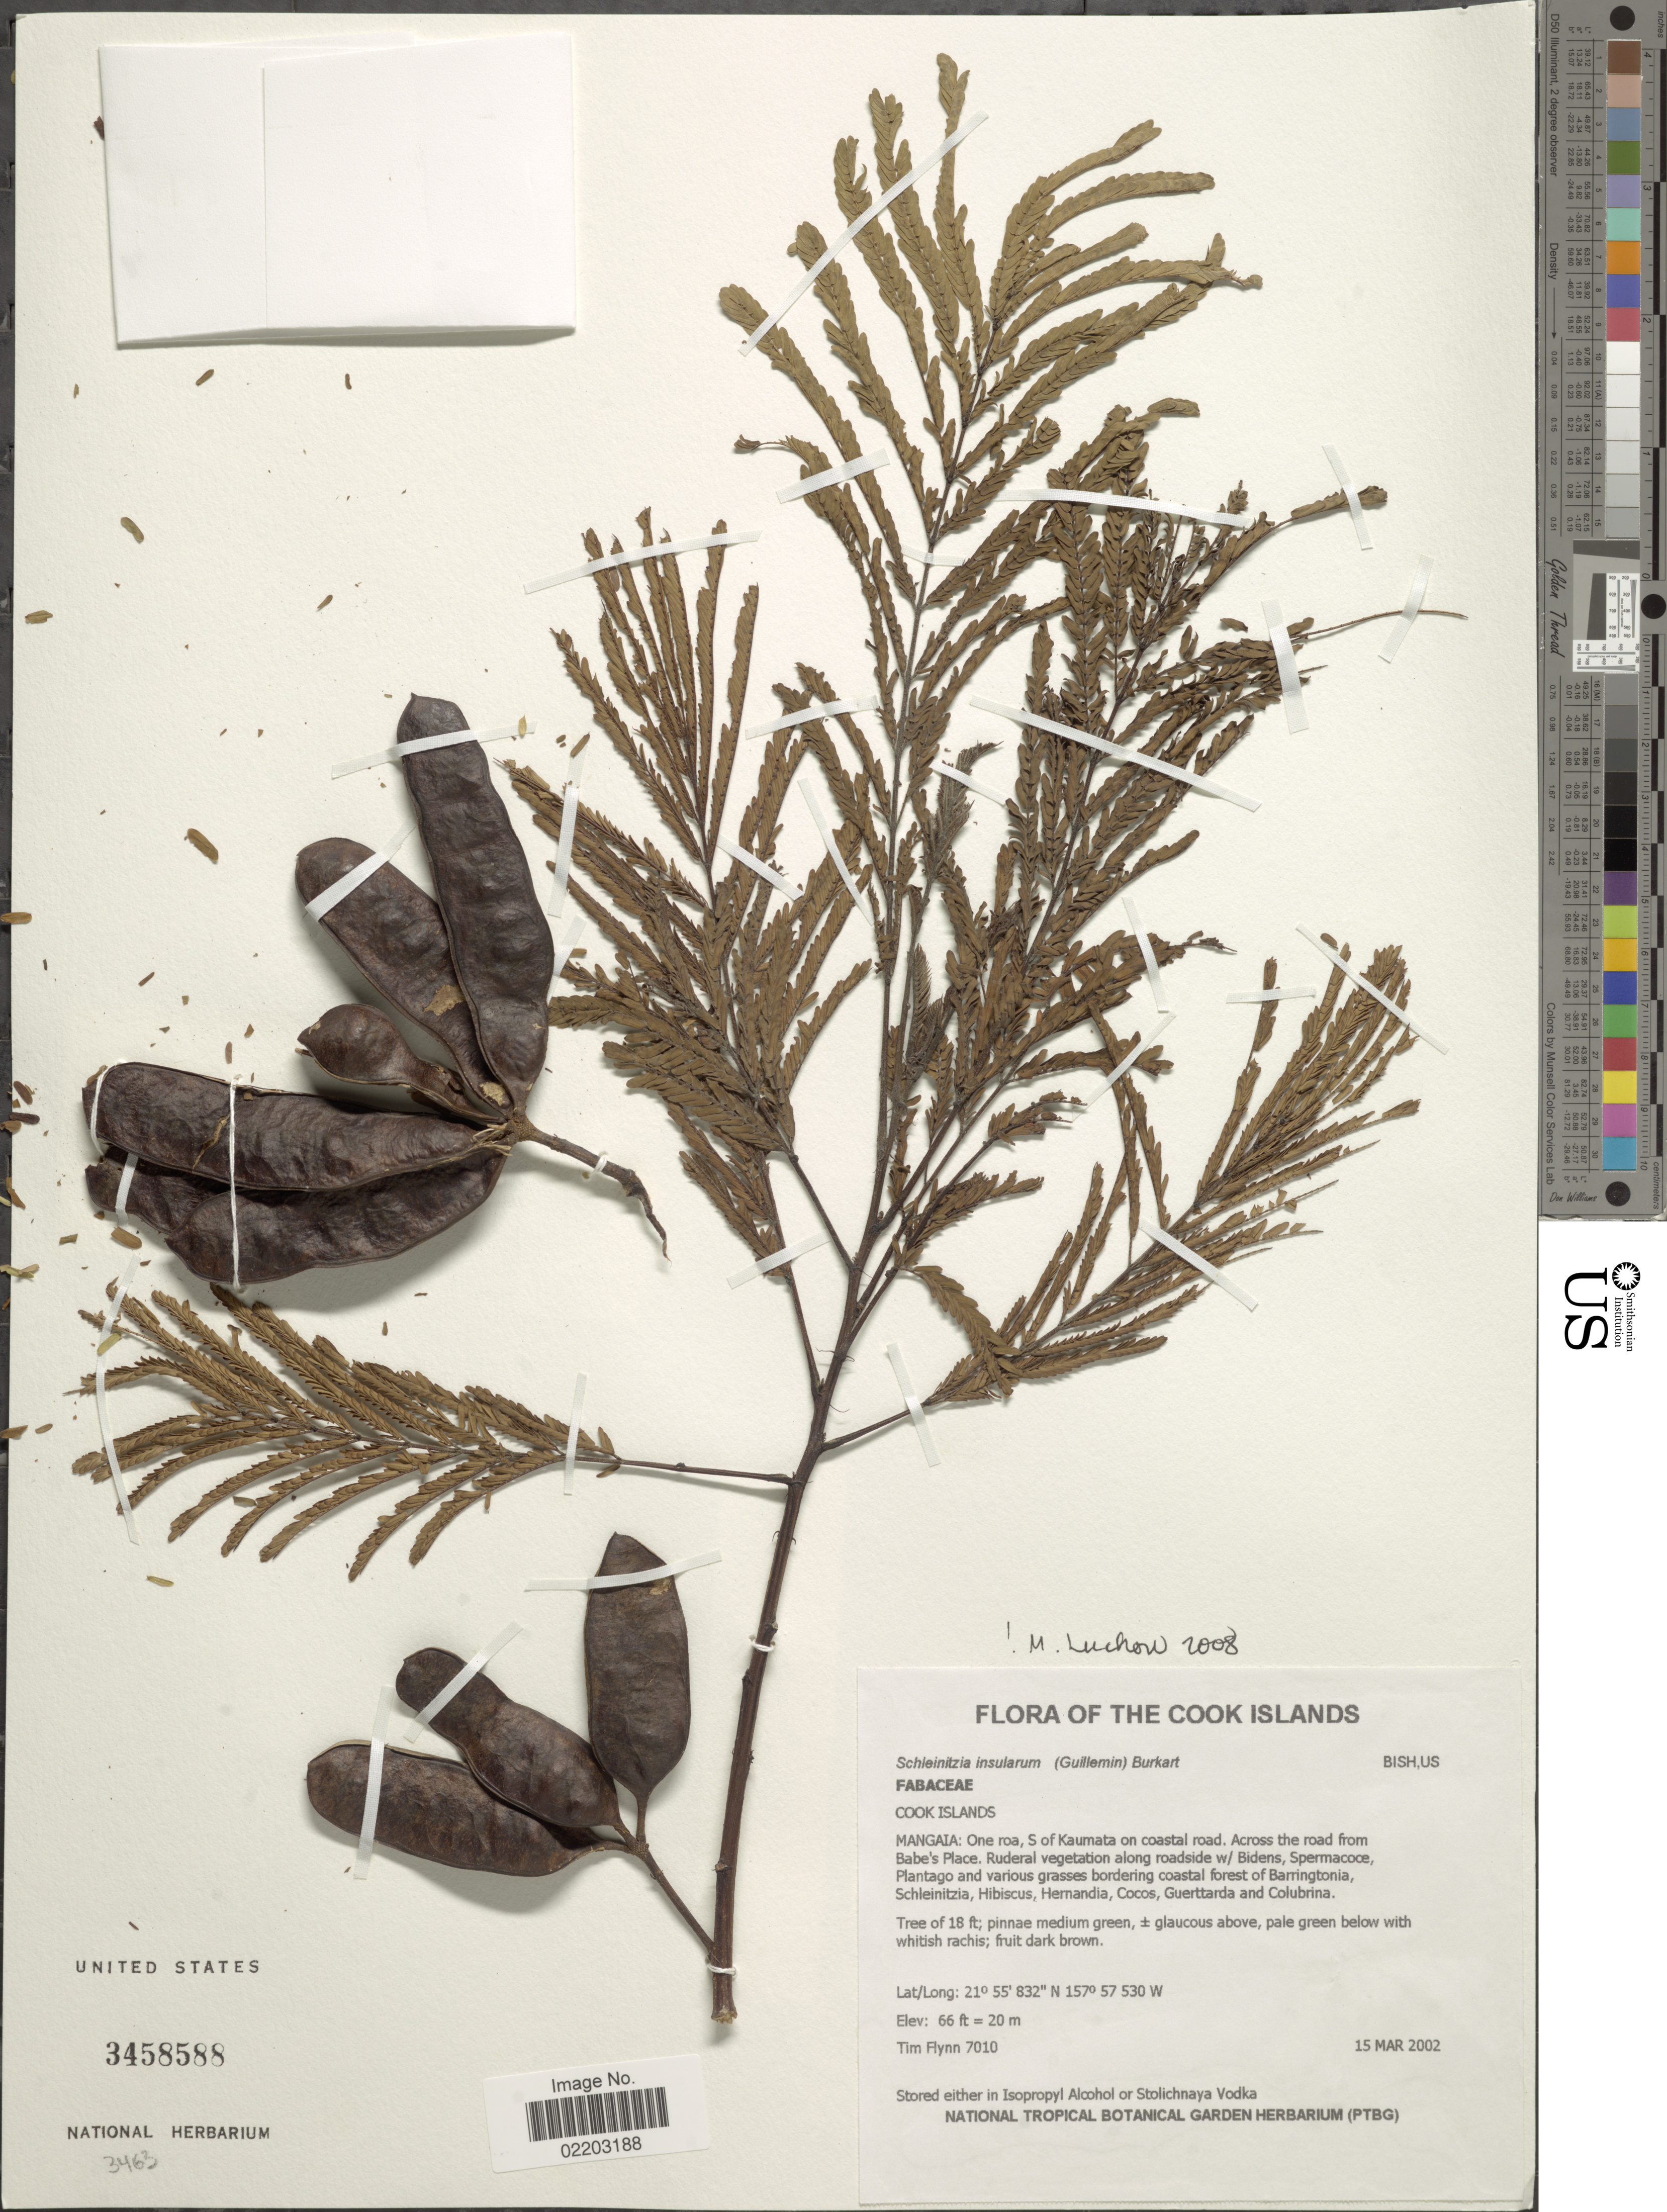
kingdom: Plantae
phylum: Tracheophyta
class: Magnoliopsida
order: Fabales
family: Fabaceae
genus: Piptadenia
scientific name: Piptadenia insularum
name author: (Guill.) Burkart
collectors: T. Flynn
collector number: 7010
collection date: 2002-03-15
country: Cook Islands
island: Mangaia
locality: On road, S. of Kaumata on coastal road. Across the road from Babe's Place. Ruderal vegetation along roadside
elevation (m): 20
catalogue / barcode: US 3458588